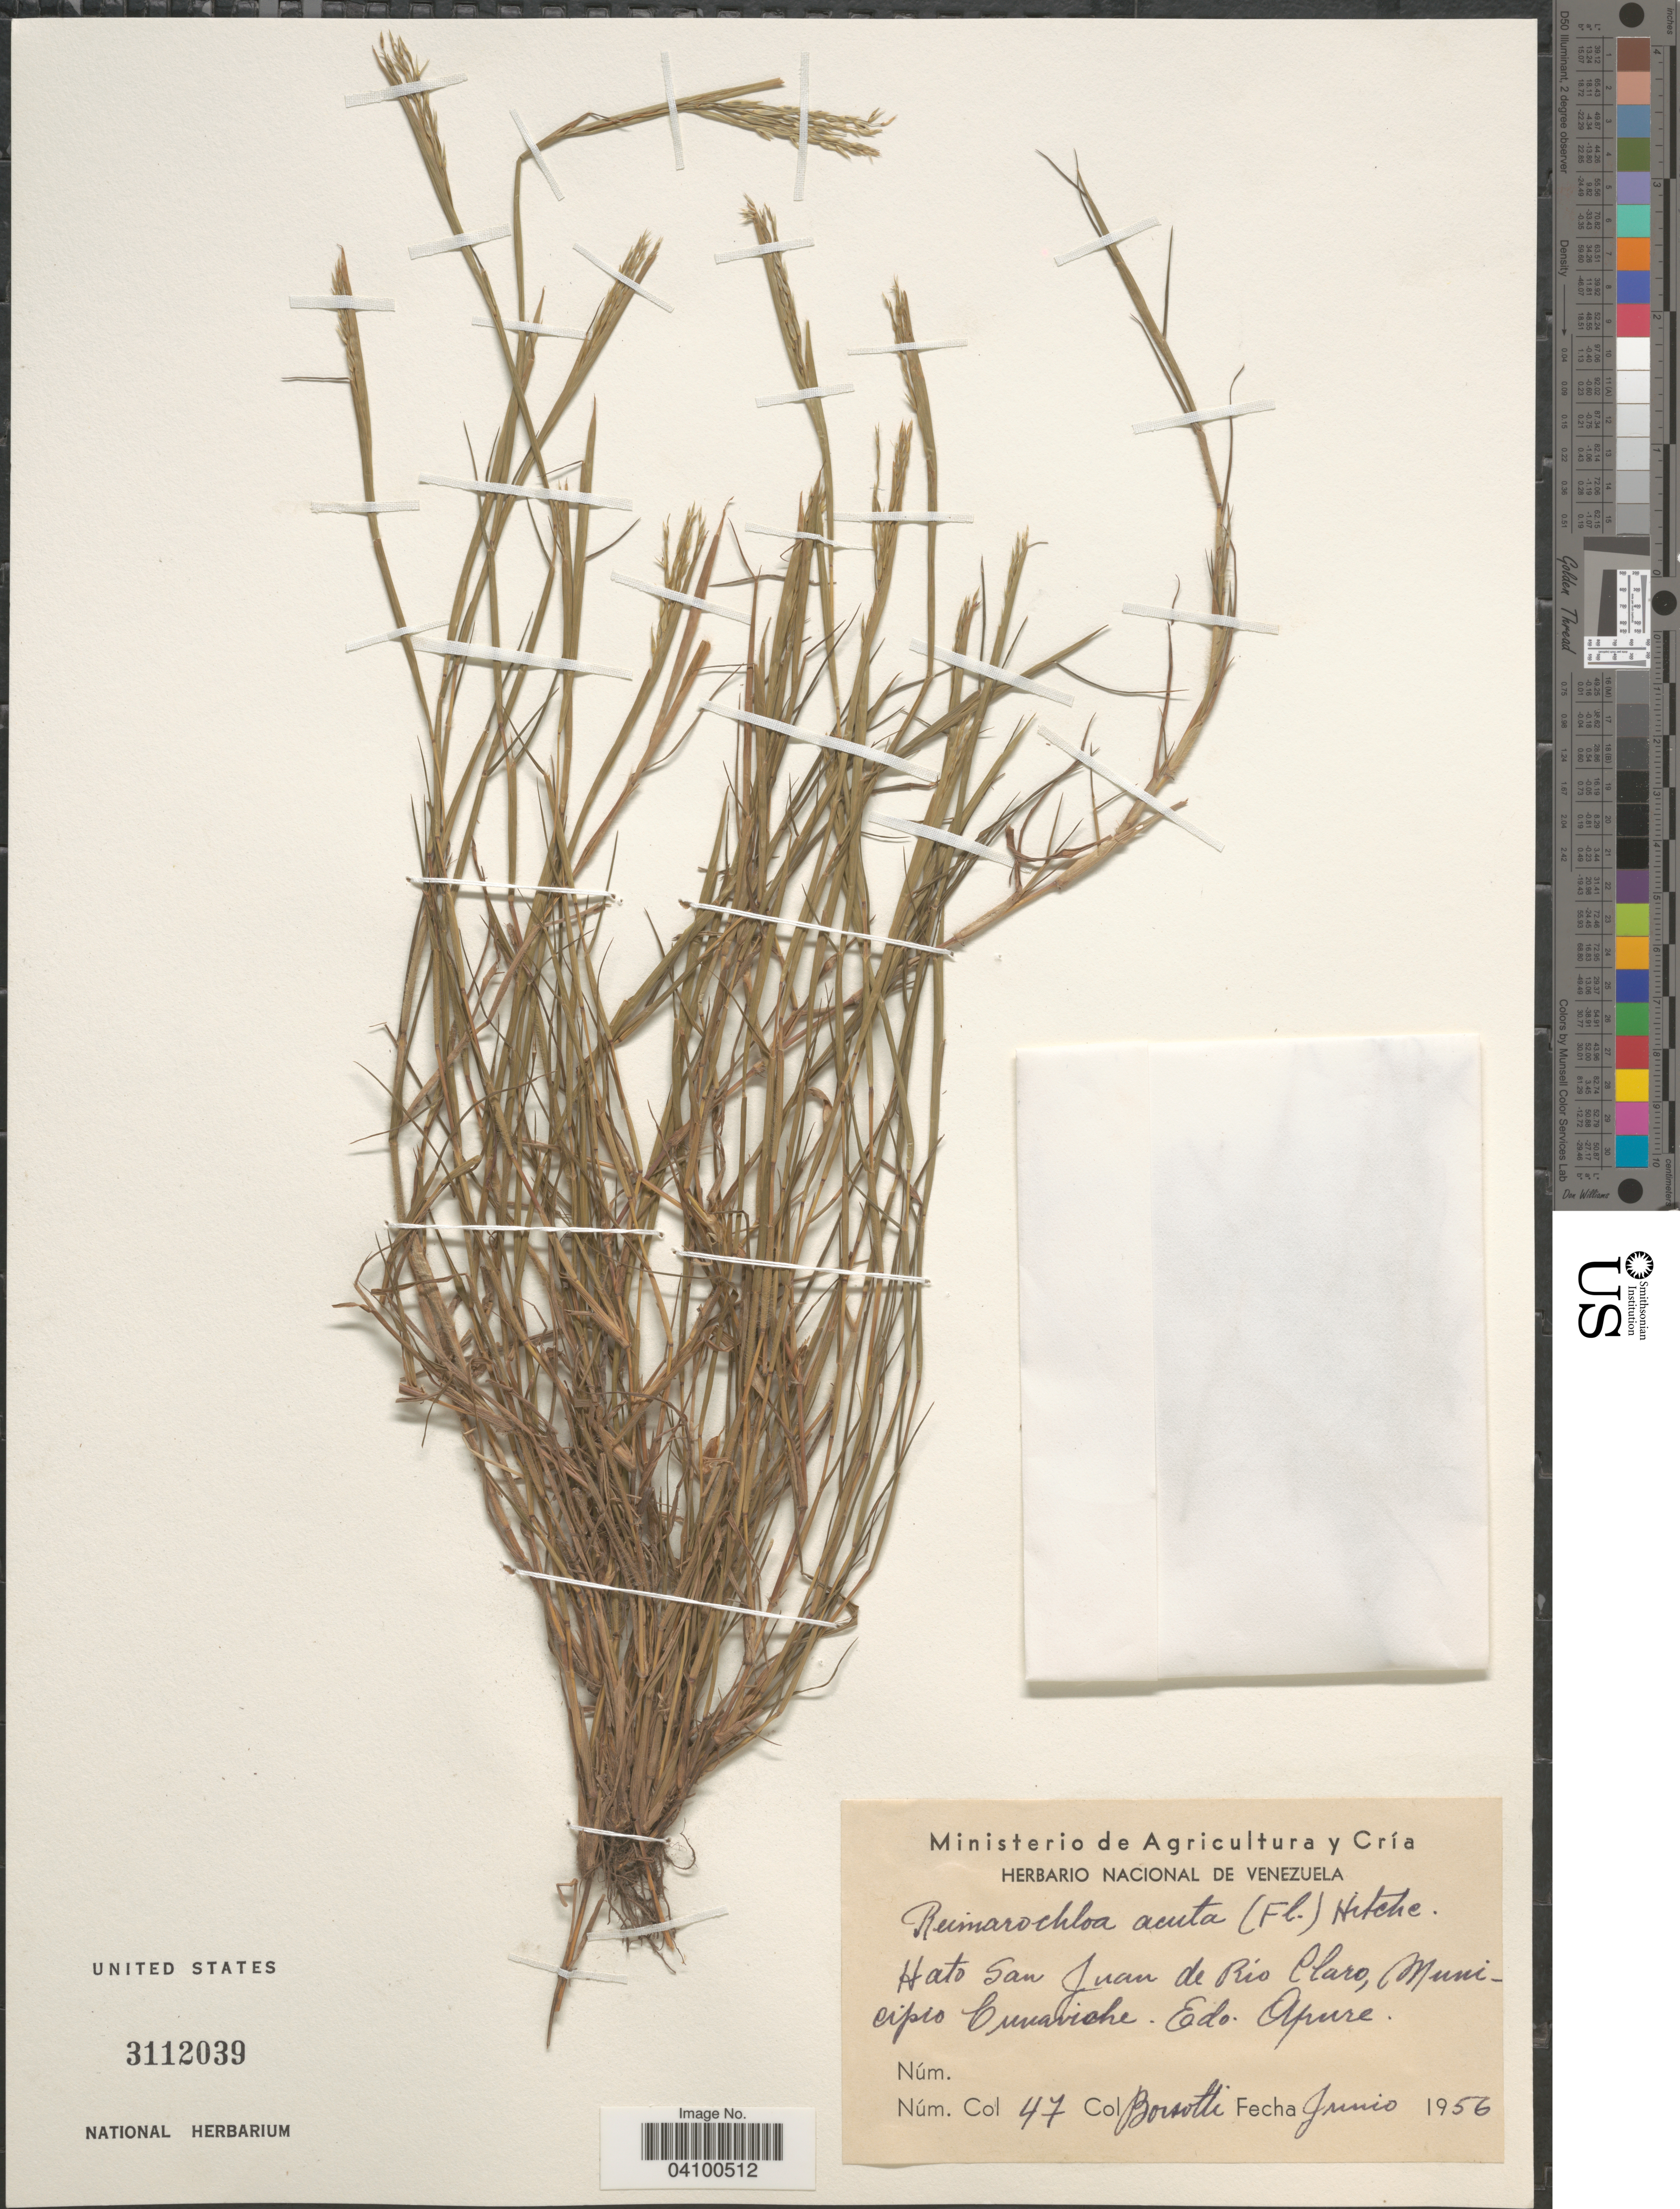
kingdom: Plantae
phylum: Tracheophyta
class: Liliopsida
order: Poales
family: Poaceae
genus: Paspalum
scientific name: Paspalum stagnophilum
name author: Morrone & Zuloaga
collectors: Borsotti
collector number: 47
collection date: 1956-06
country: Venezuela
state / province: Apure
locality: Hato San Juan de Rio Claro, Municipio Cunaviche.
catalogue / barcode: US 3112039